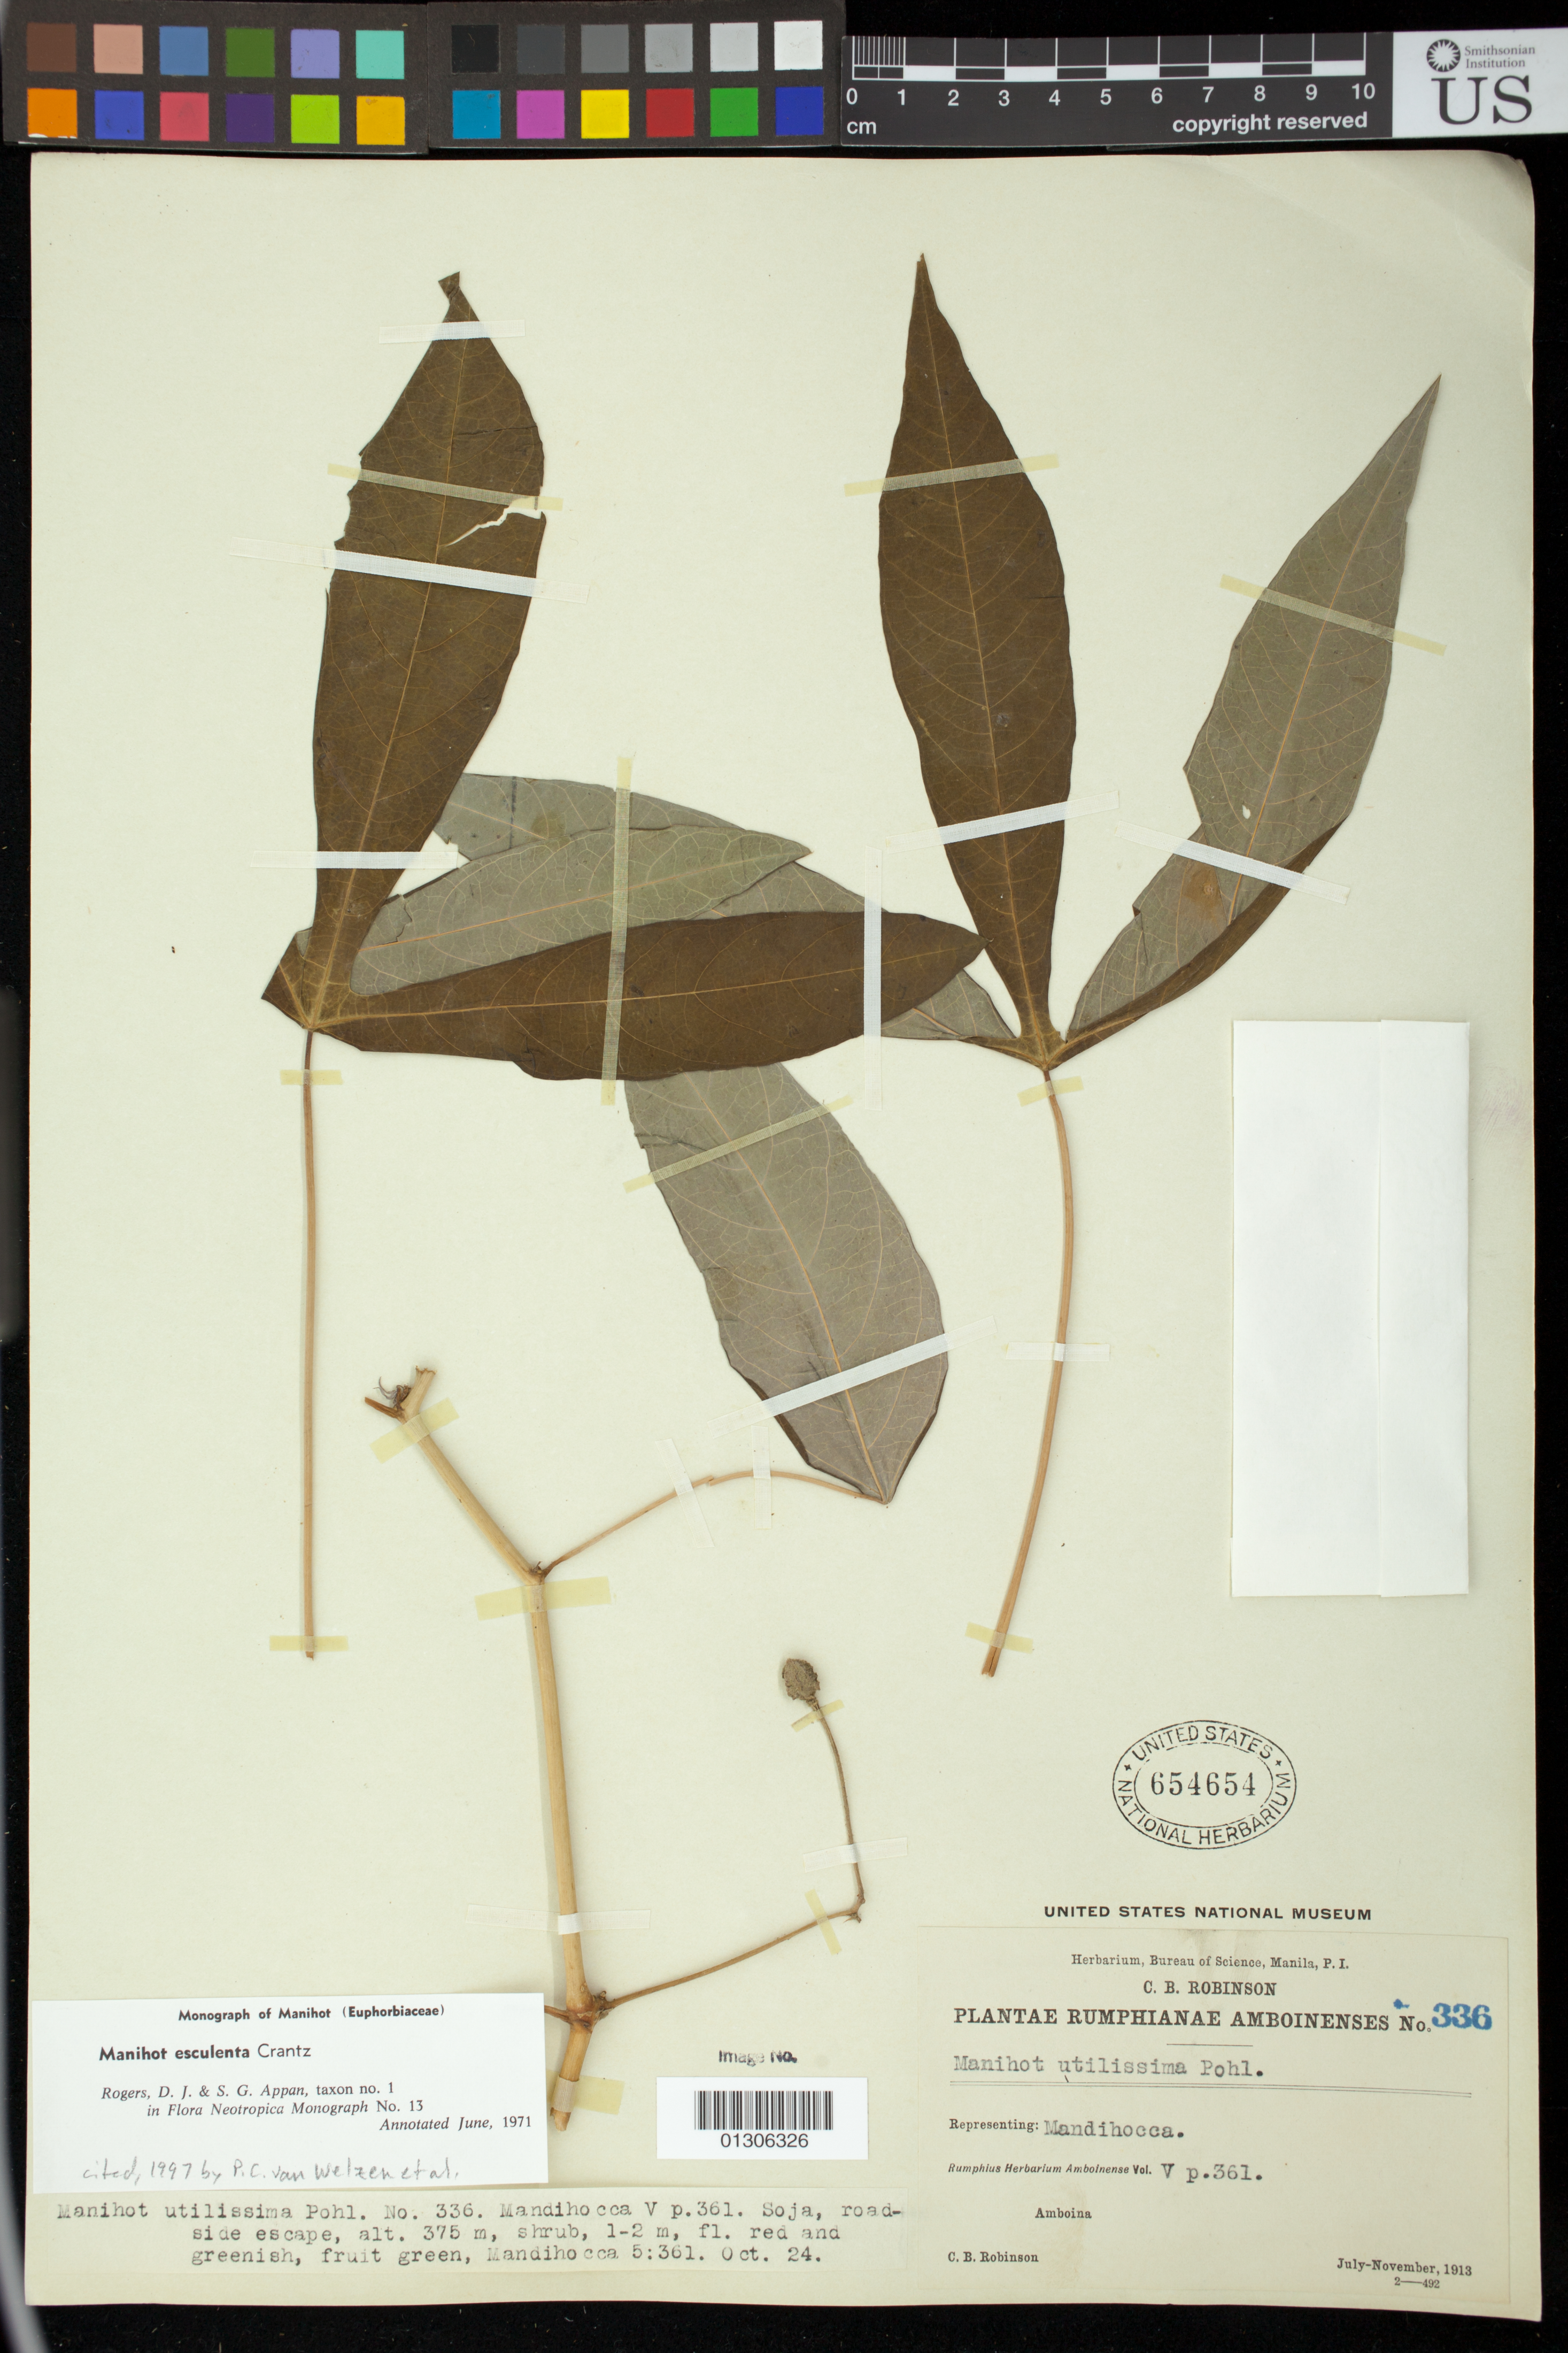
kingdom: Plantae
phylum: Tracheophyta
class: Magnoliopsida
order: Malpighiales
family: Euphorbiaceae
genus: Manihot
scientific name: Manihot esculenta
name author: Crantz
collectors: C. Robinson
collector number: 336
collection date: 1913-07/1913-11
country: Japan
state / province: Okayama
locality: Soja, road-side escape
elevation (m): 375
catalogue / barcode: US 654654